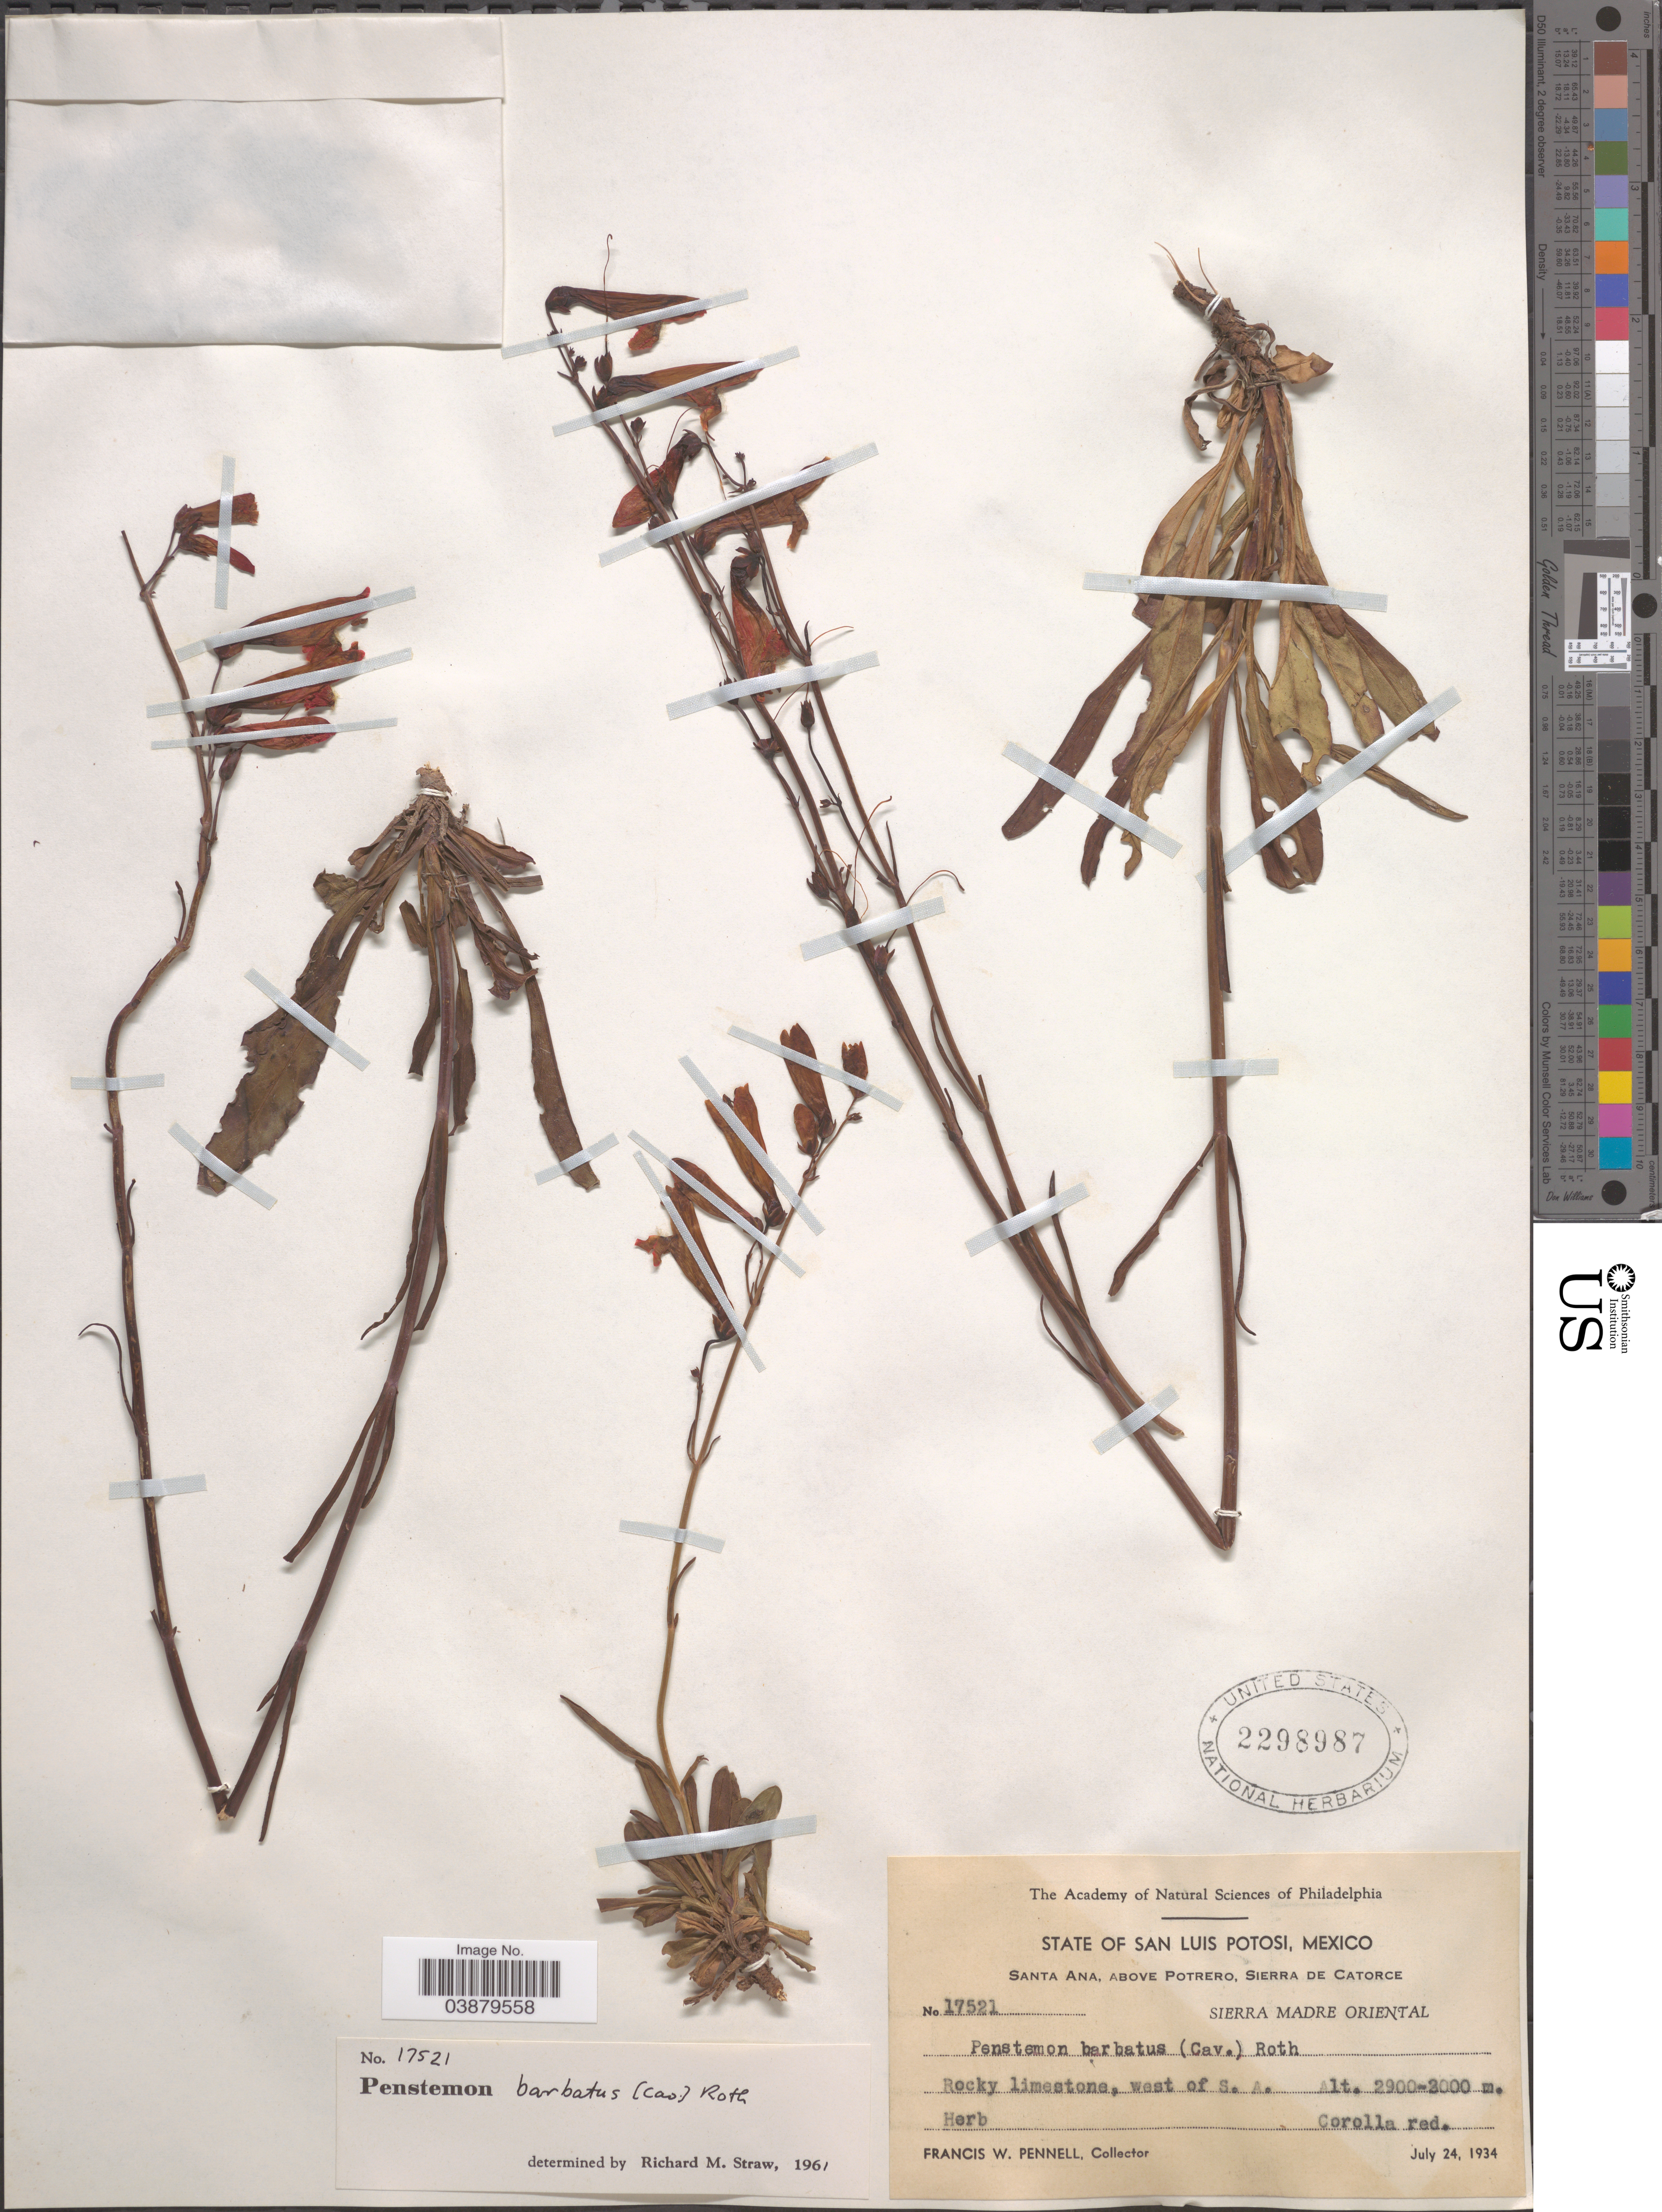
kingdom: Plantae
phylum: Tracheophyta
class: Magnoliopsida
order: Lamiales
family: Plantaginaceae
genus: Penstemon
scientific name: Penstemon barbatus subsp. barbatus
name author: (Cav.) Roth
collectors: F. W. Pennell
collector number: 17521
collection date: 1934-07-24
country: Mexico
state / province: San Luis Potosí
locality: Santa Ana, above Potrero, Sierra de Catorce. Sierra Madre Oriental. Rocky limestone, west of S. A.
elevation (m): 2900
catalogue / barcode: US 2298987